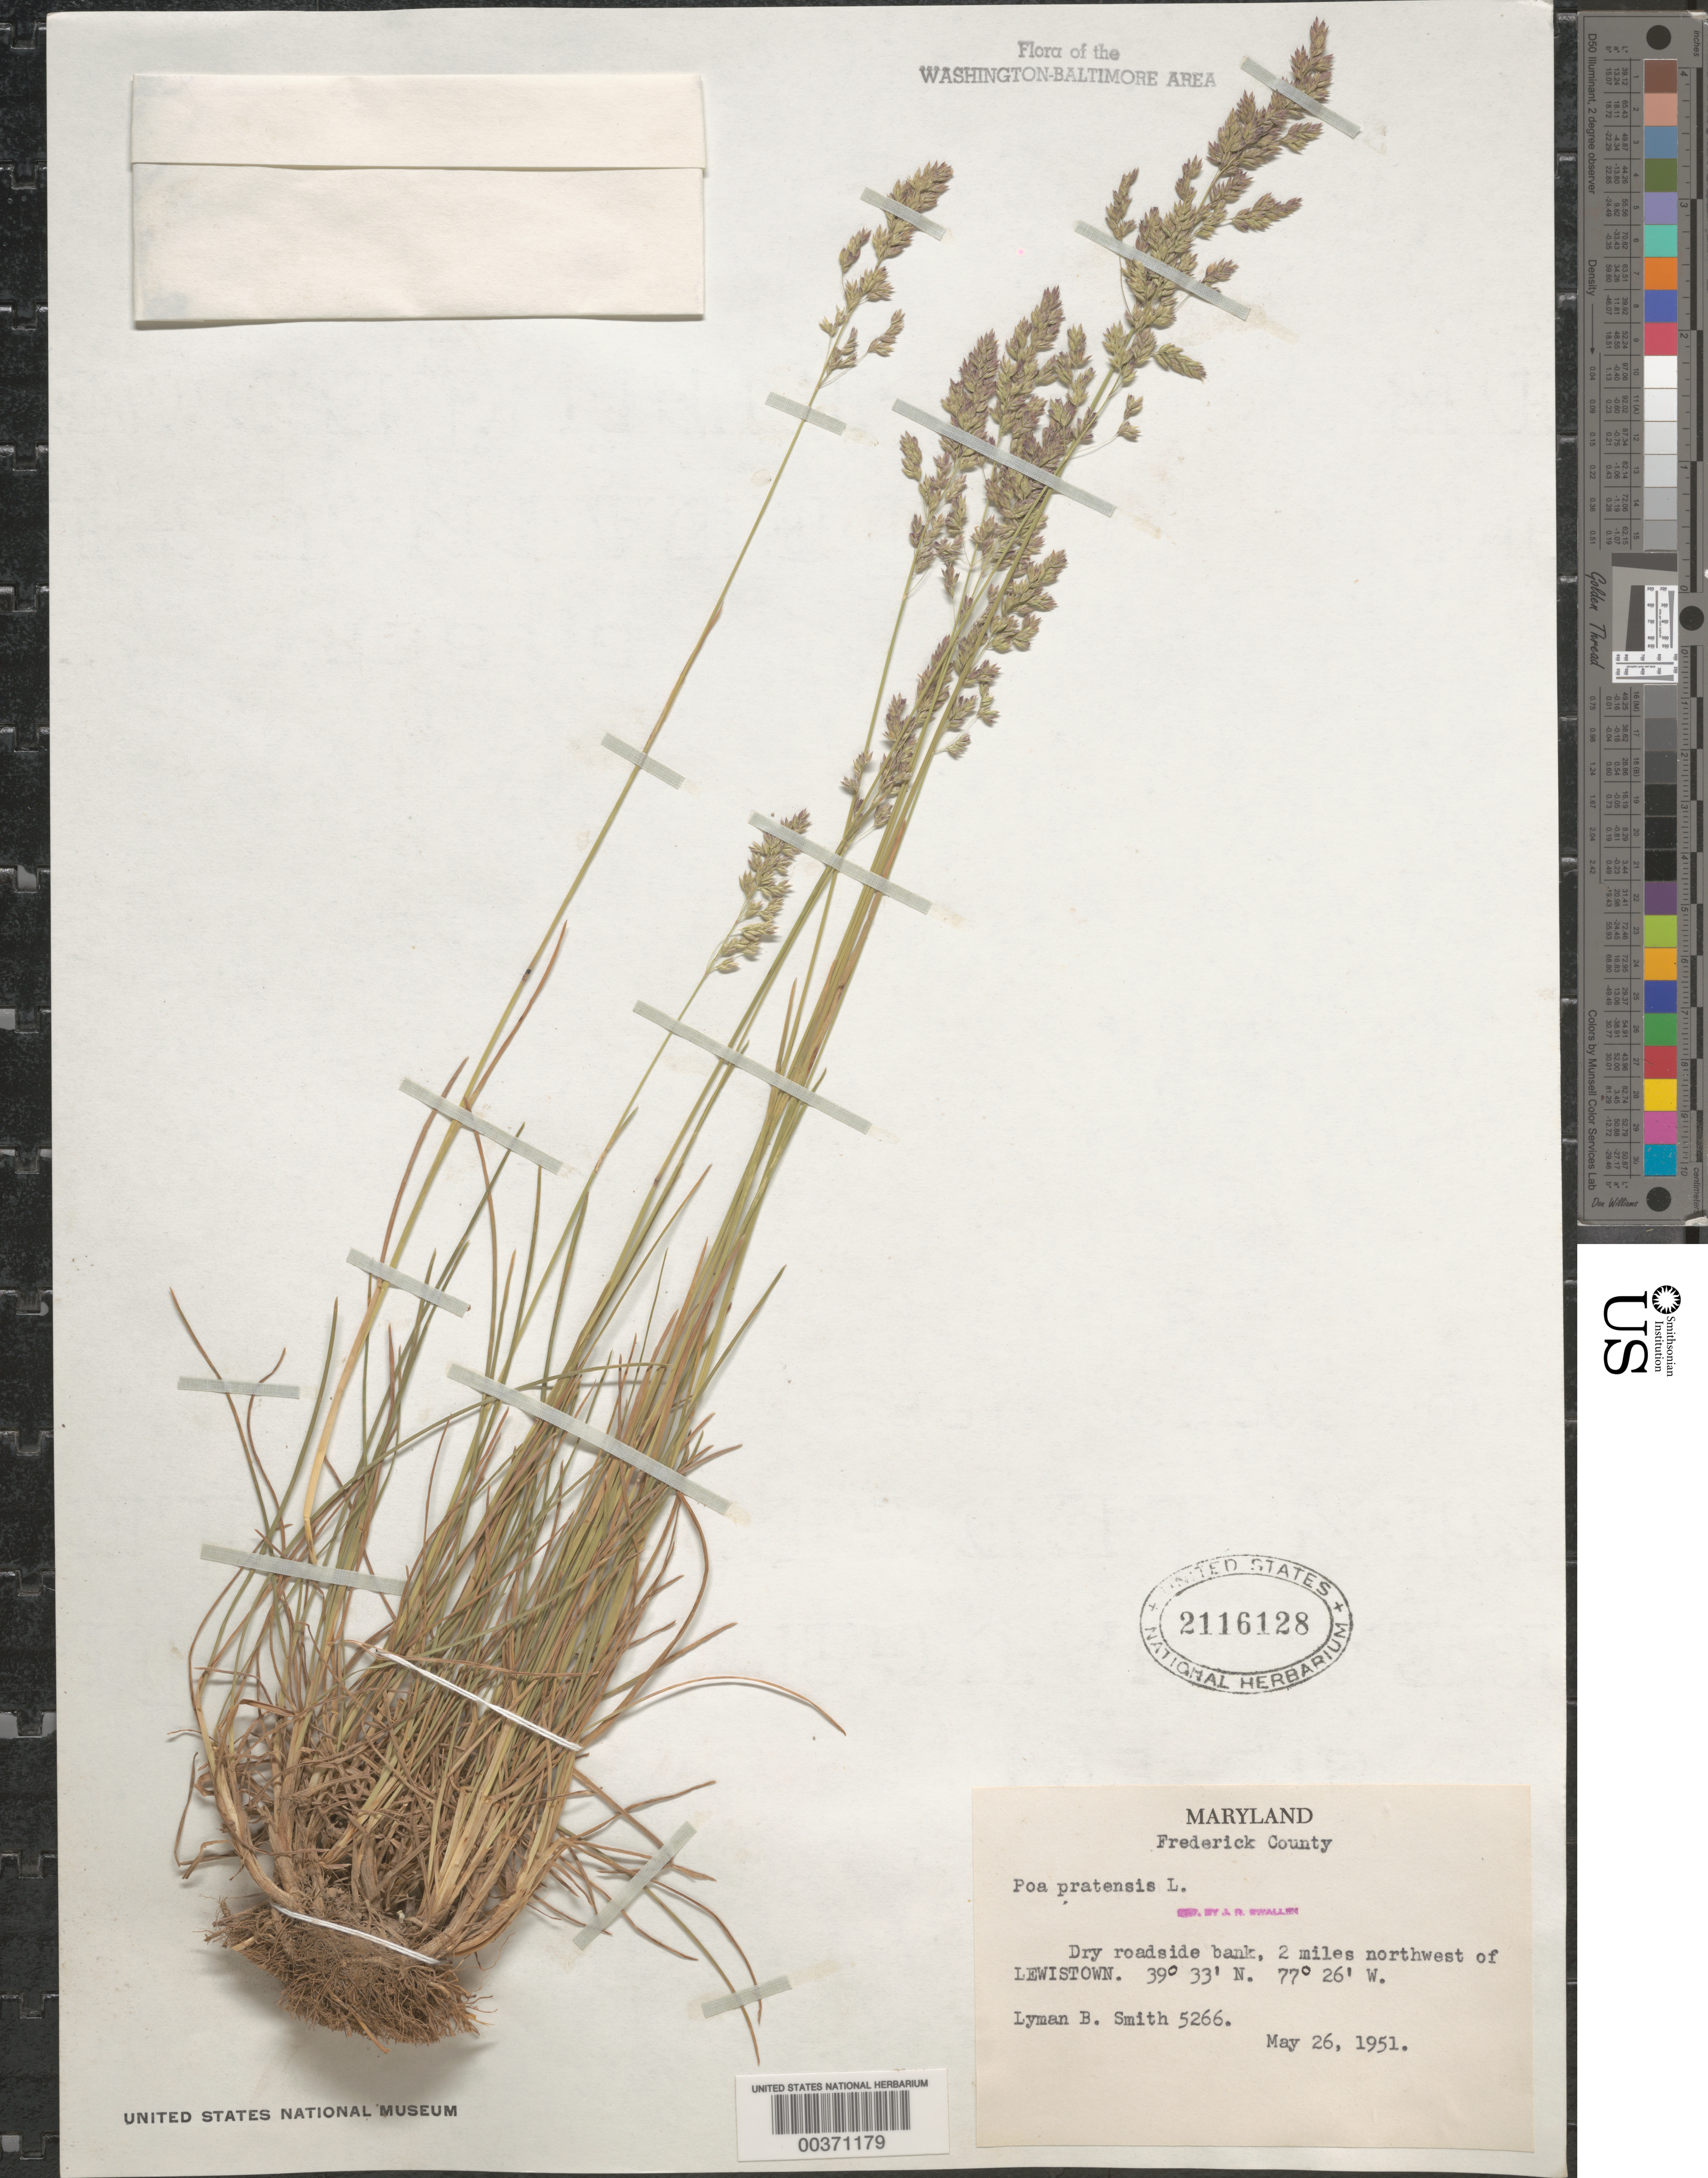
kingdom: Plantae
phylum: Tracheophyta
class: Liliopsida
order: Poales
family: Poaceae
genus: Poa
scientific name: Poa pratensis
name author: L.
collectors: L. Smith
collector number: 5266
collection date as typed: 26 May 1951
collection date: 1951-05-26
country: United States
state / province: Maryland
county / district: Frederick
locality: Northwest of Lewistown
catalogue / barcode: US 2116128